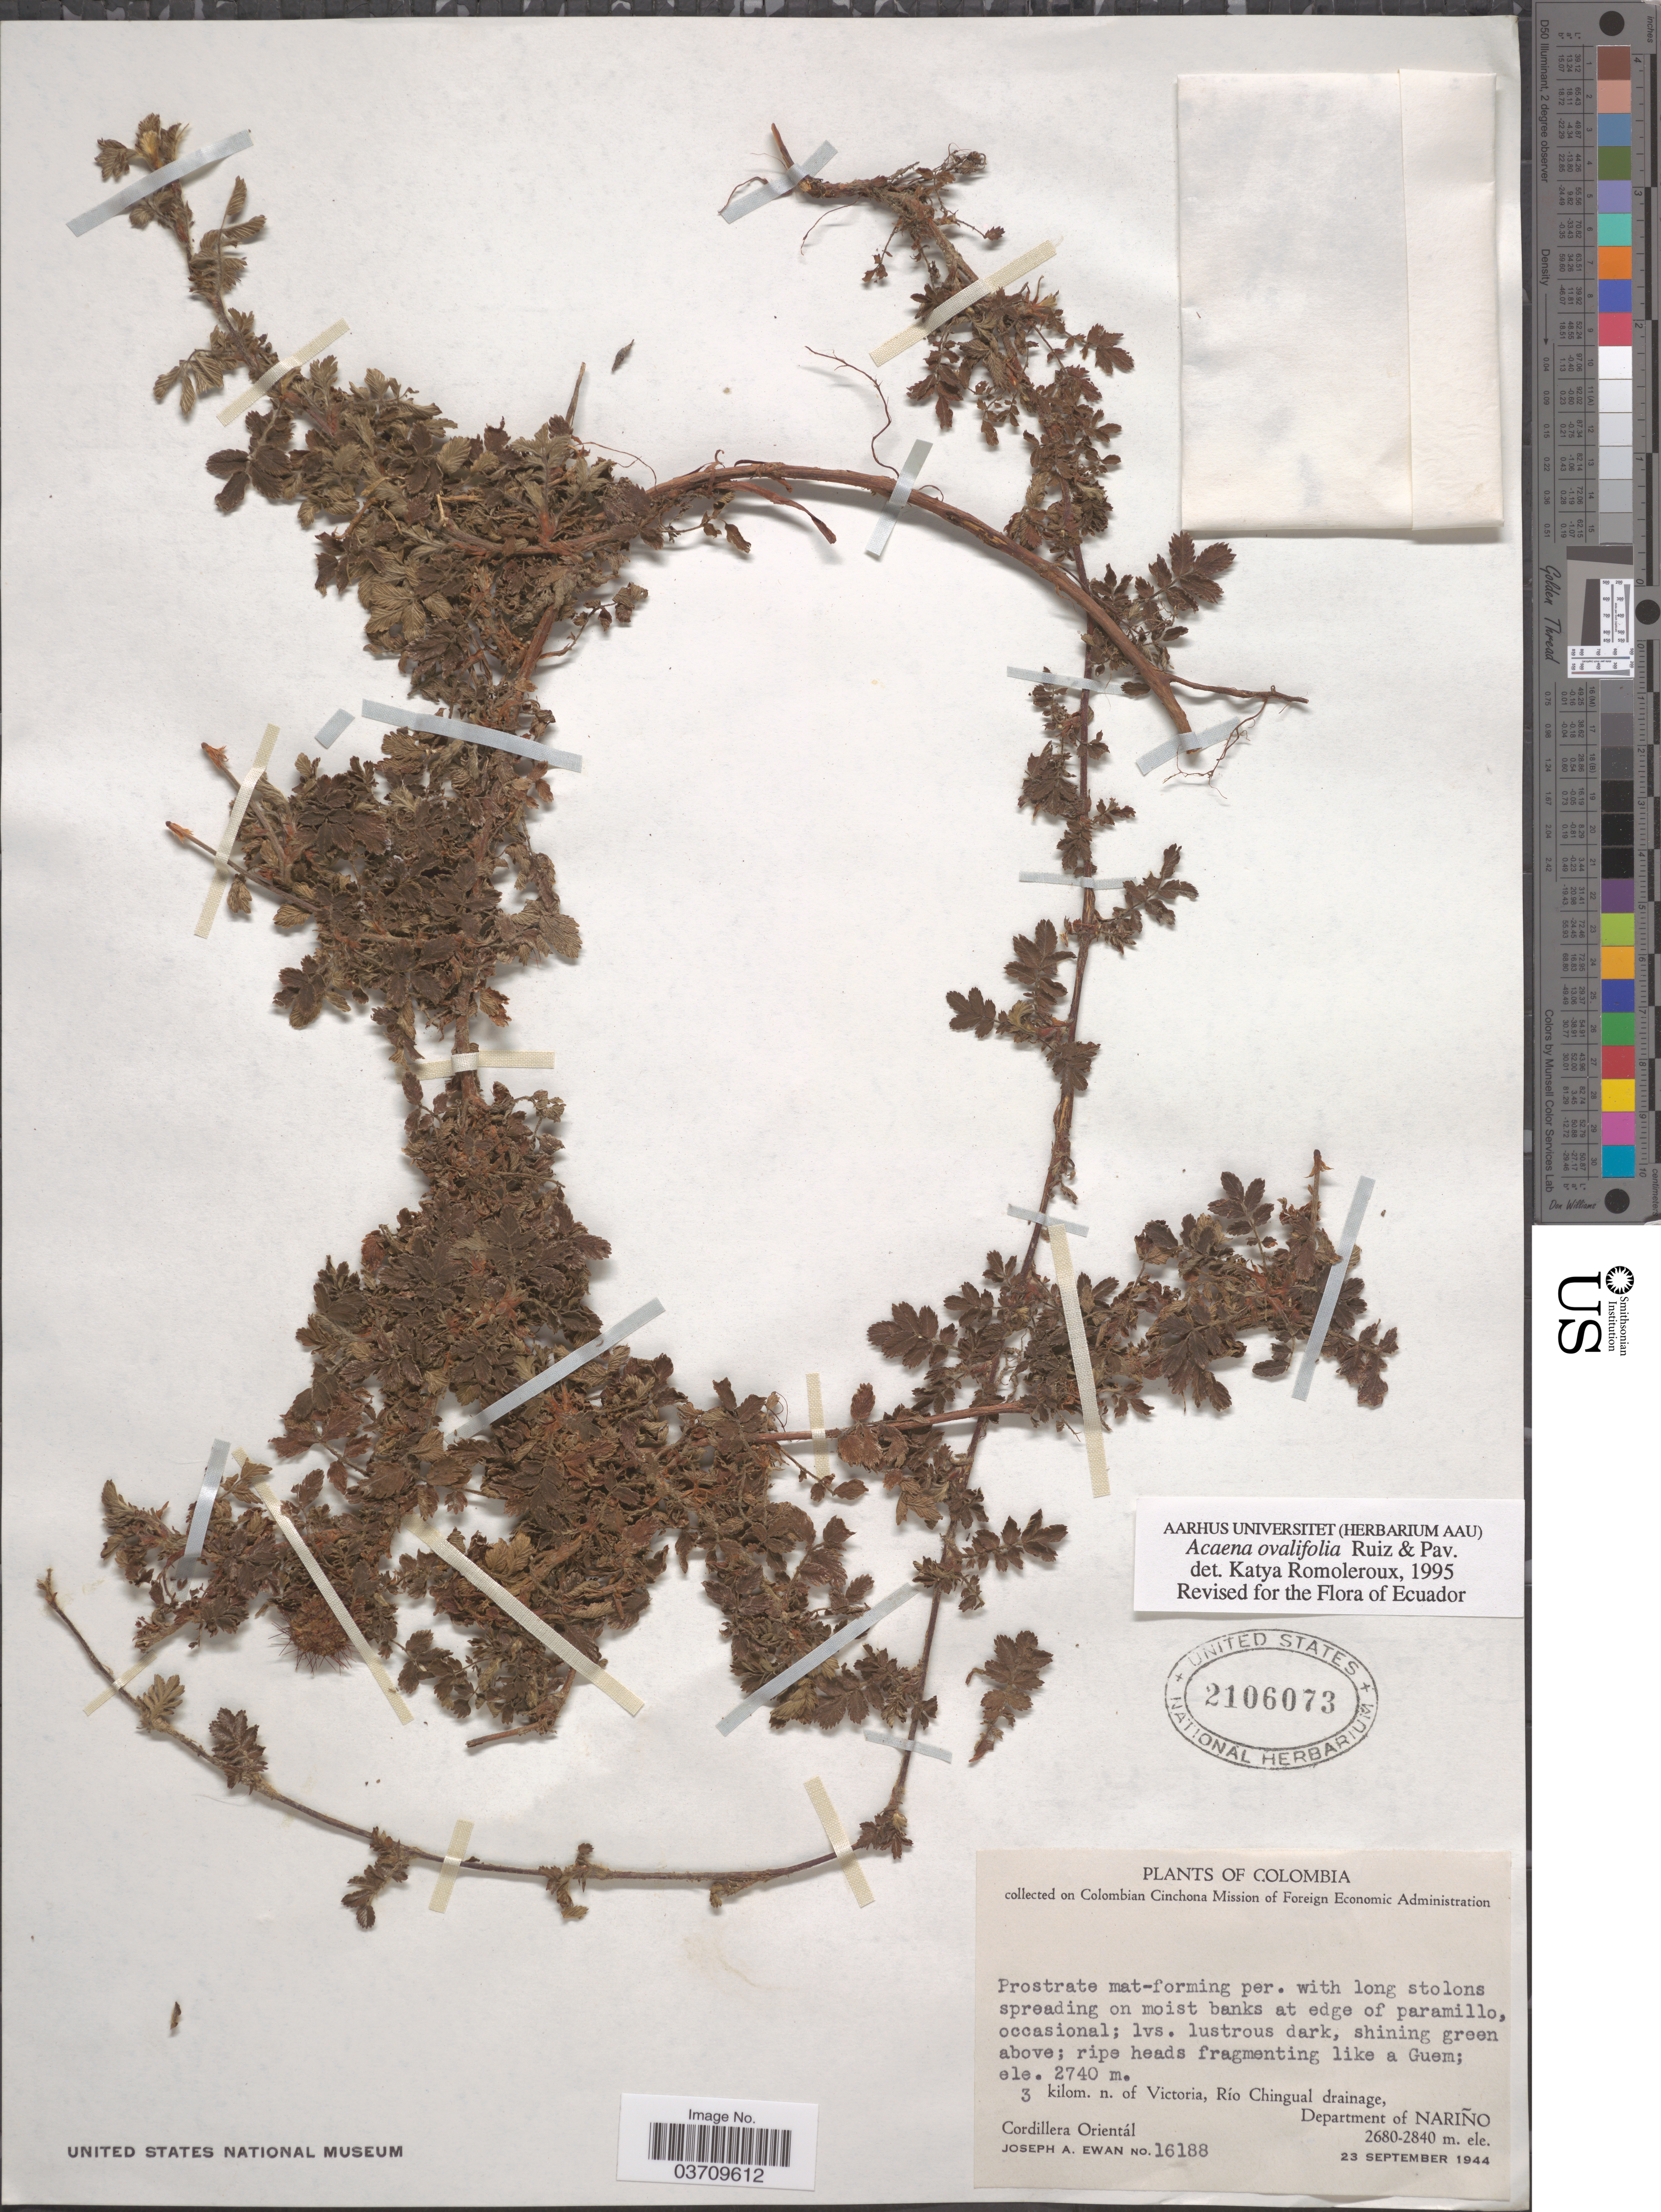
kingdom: Plantae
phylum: Tracheophyta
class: Magnoliopsida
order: Rosales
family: Rosaceae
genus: Acaena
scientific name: Acaena ovalifolia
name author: Ruiz & Pav.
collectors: J. A. Ewan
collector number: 16188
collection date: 1944-09-23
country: Colombia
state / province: Nariño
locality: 3 kilom. n. of Victoria, Río Chingual drainage, Department of Nariño. Cordillera Orientál.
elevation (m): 2740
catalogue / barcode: US 2106073